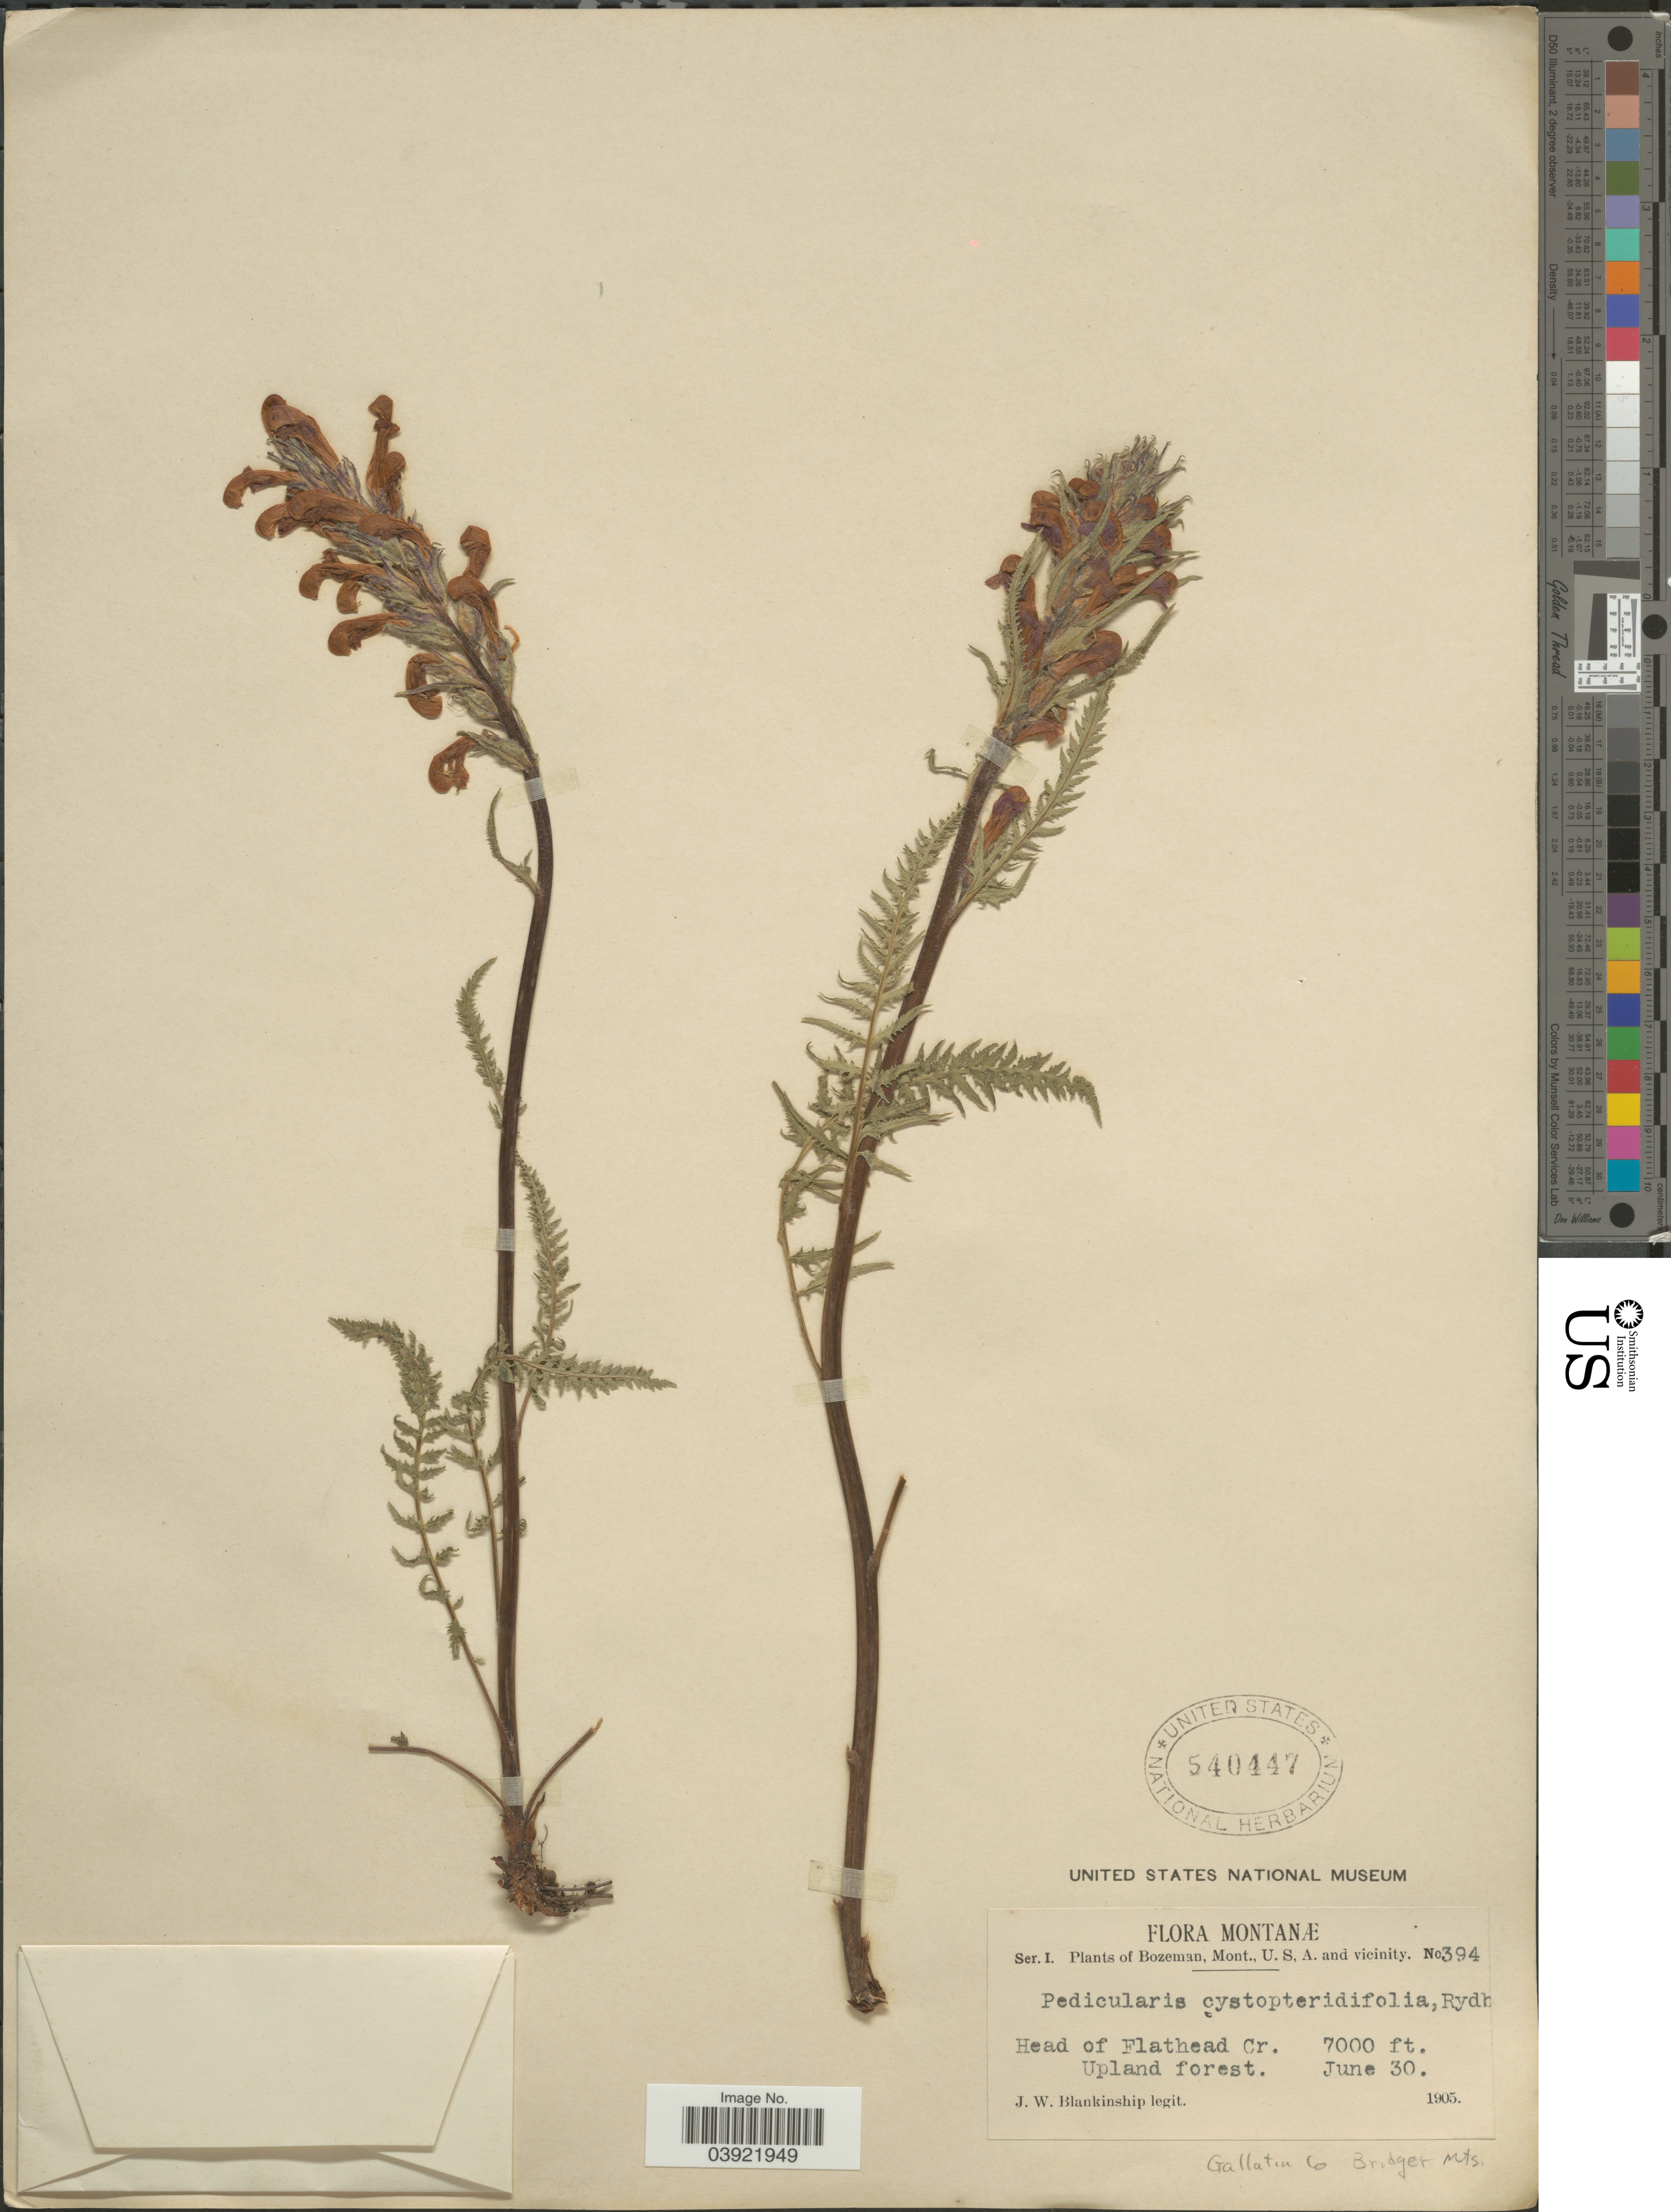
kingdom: Plantae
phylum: Tracheophyta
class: Magnoliopsida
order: Lamiales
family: Orobanchaceae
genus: Pedicularis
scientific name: Pedicularis cystopteridifolia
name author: Rydb.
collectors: J. W. Blankinship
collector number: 394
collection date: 1905-06-30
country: United States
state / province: Montana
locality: Head of Flathead Cr.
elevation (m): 2134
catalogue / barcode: US 540447